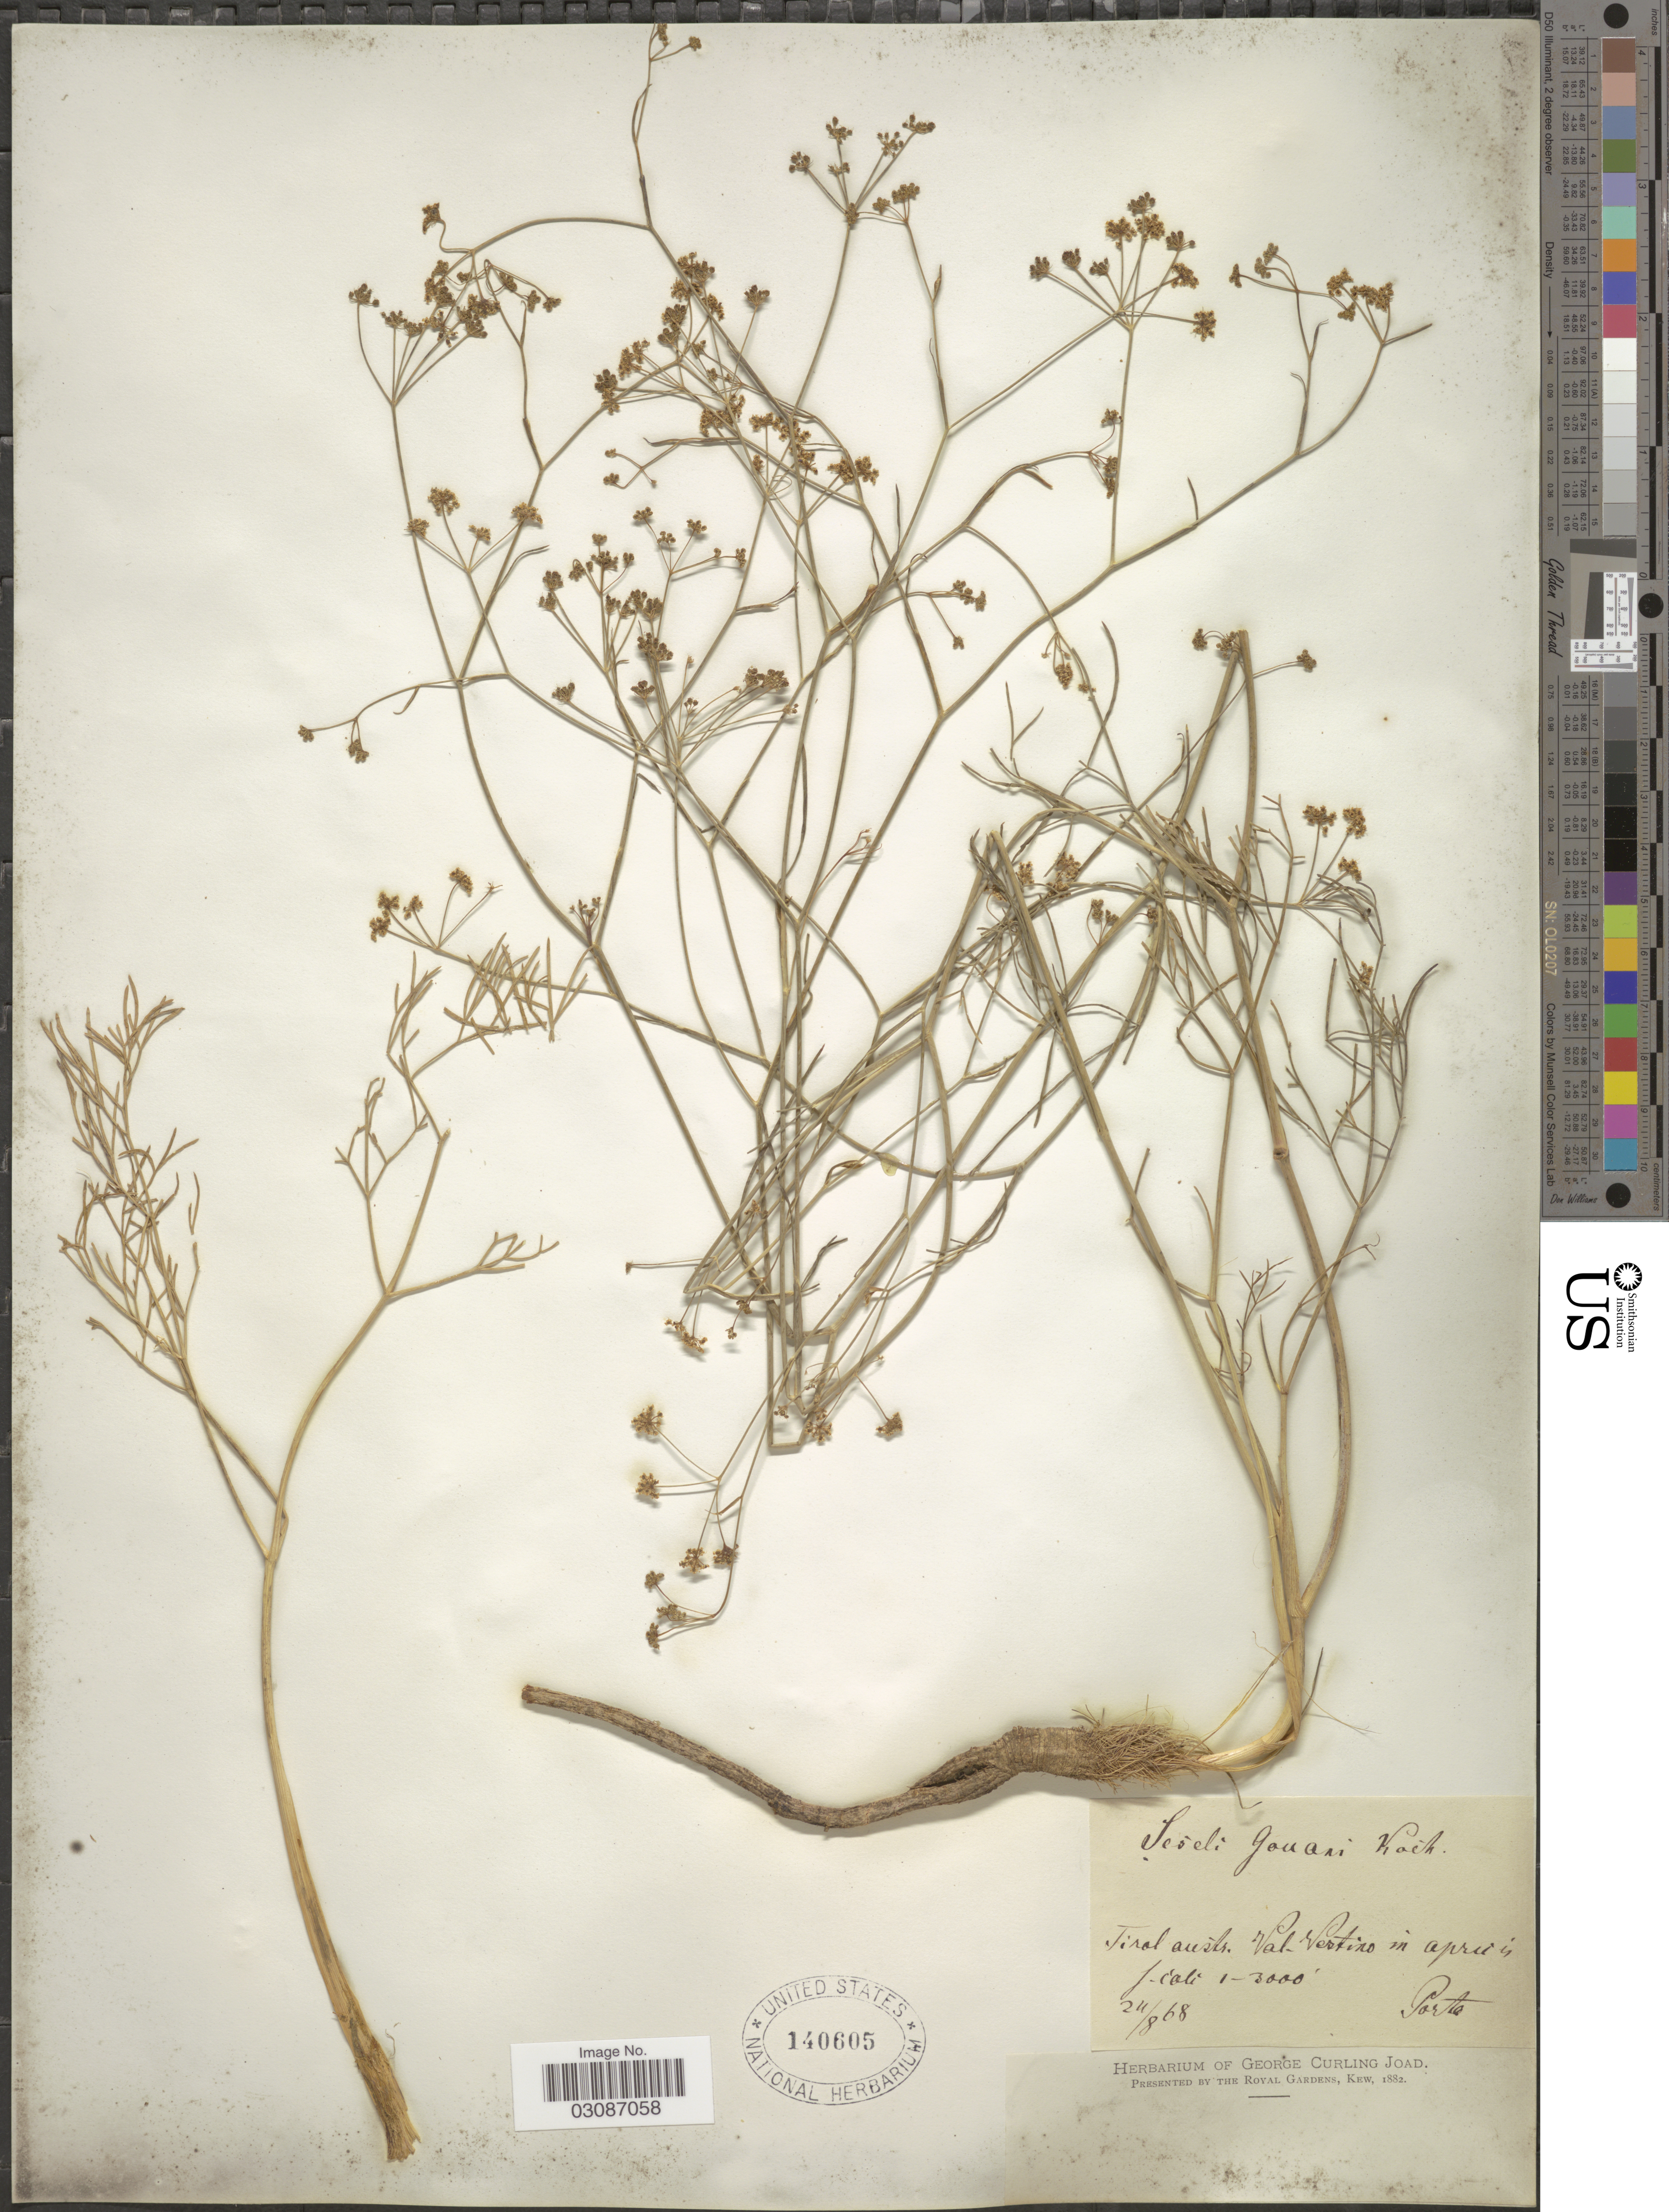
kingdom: Plantae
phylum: Tracheophyta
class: Magnoliopsida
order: Apiales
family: Apiaceae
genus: Seseli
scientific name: Seseli gouanii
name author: W.D.J. Koch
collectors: -- Porta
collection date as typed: Transcribed d/m/y: 24/8/68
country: Italy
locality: Tirol austr. Val. Vestino in aprius J-coli.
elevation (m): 305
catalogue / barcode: US 140605